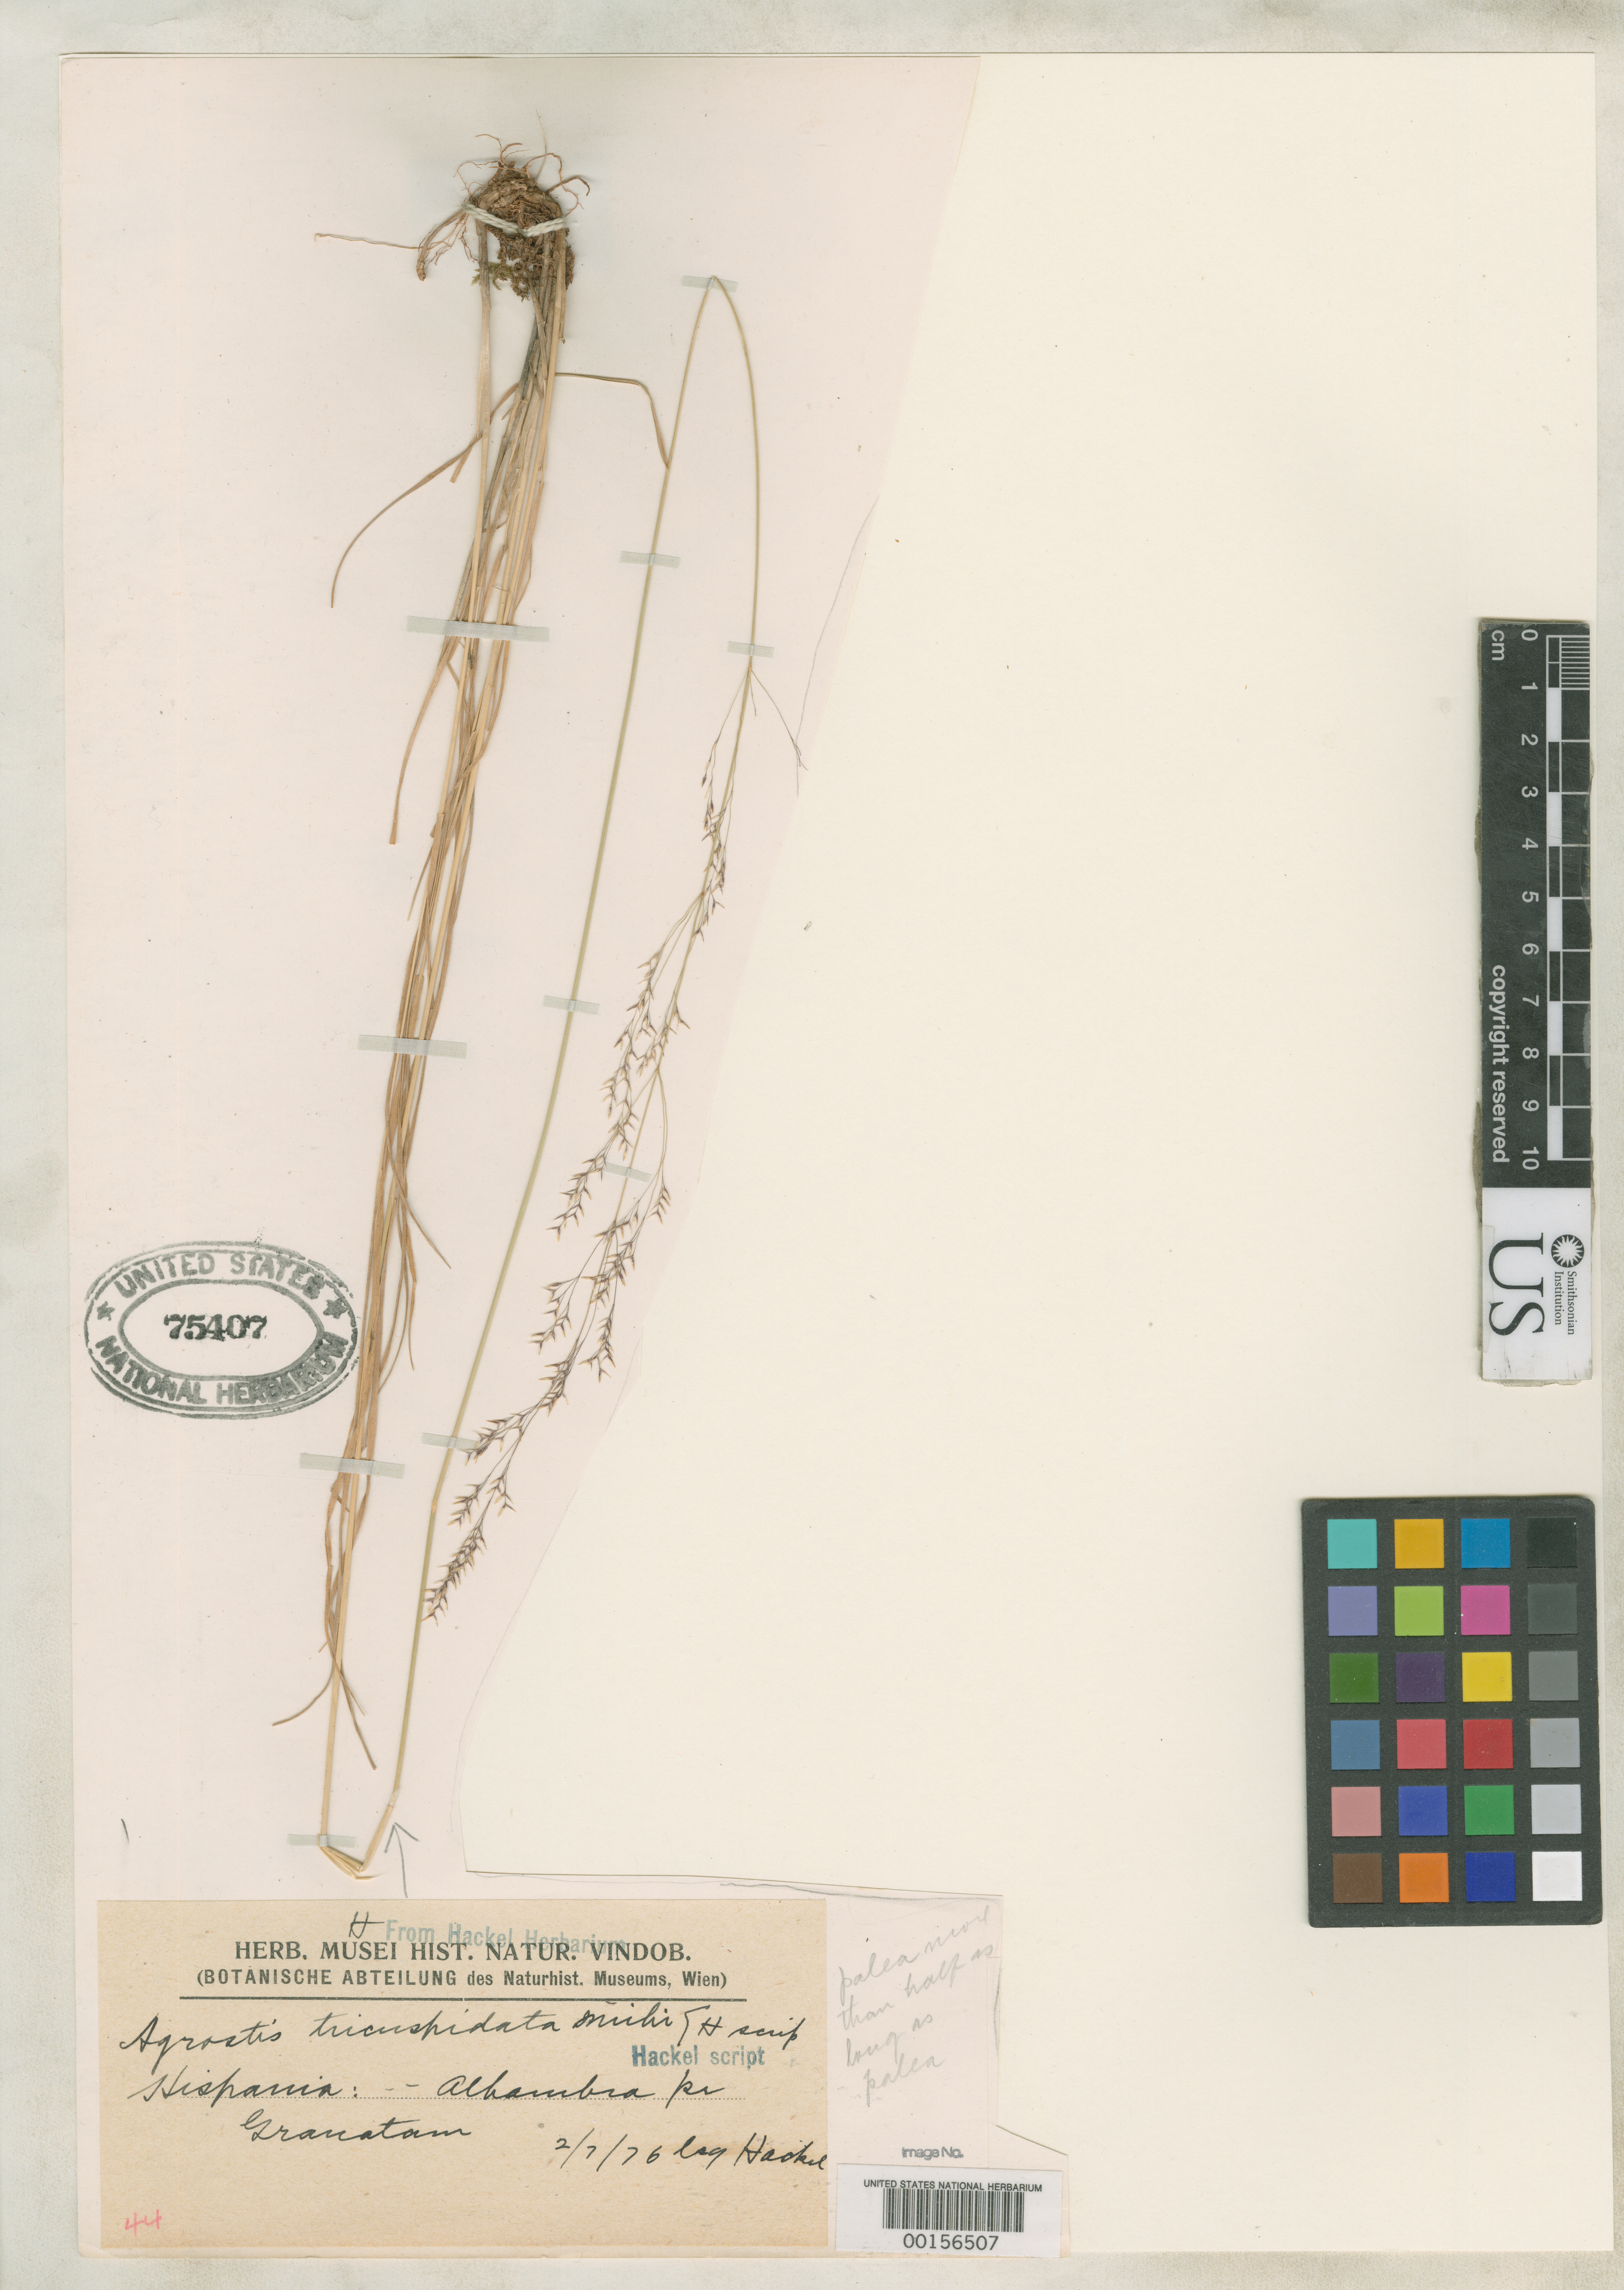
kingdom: Plantae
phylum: Tracheophyta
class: Liliopsida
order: Poales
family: Poaceae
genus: Agrostis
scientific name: Agrostis tricuspidata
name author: Hack.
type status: Syntype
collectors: E. Hackel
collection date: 1876-07-02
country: Spain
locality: Hispania: Alhambra pr. Granatam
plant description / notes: Fragmentary material of type specimen ex herb. Hackel (Vienna).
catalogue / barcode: US 75407